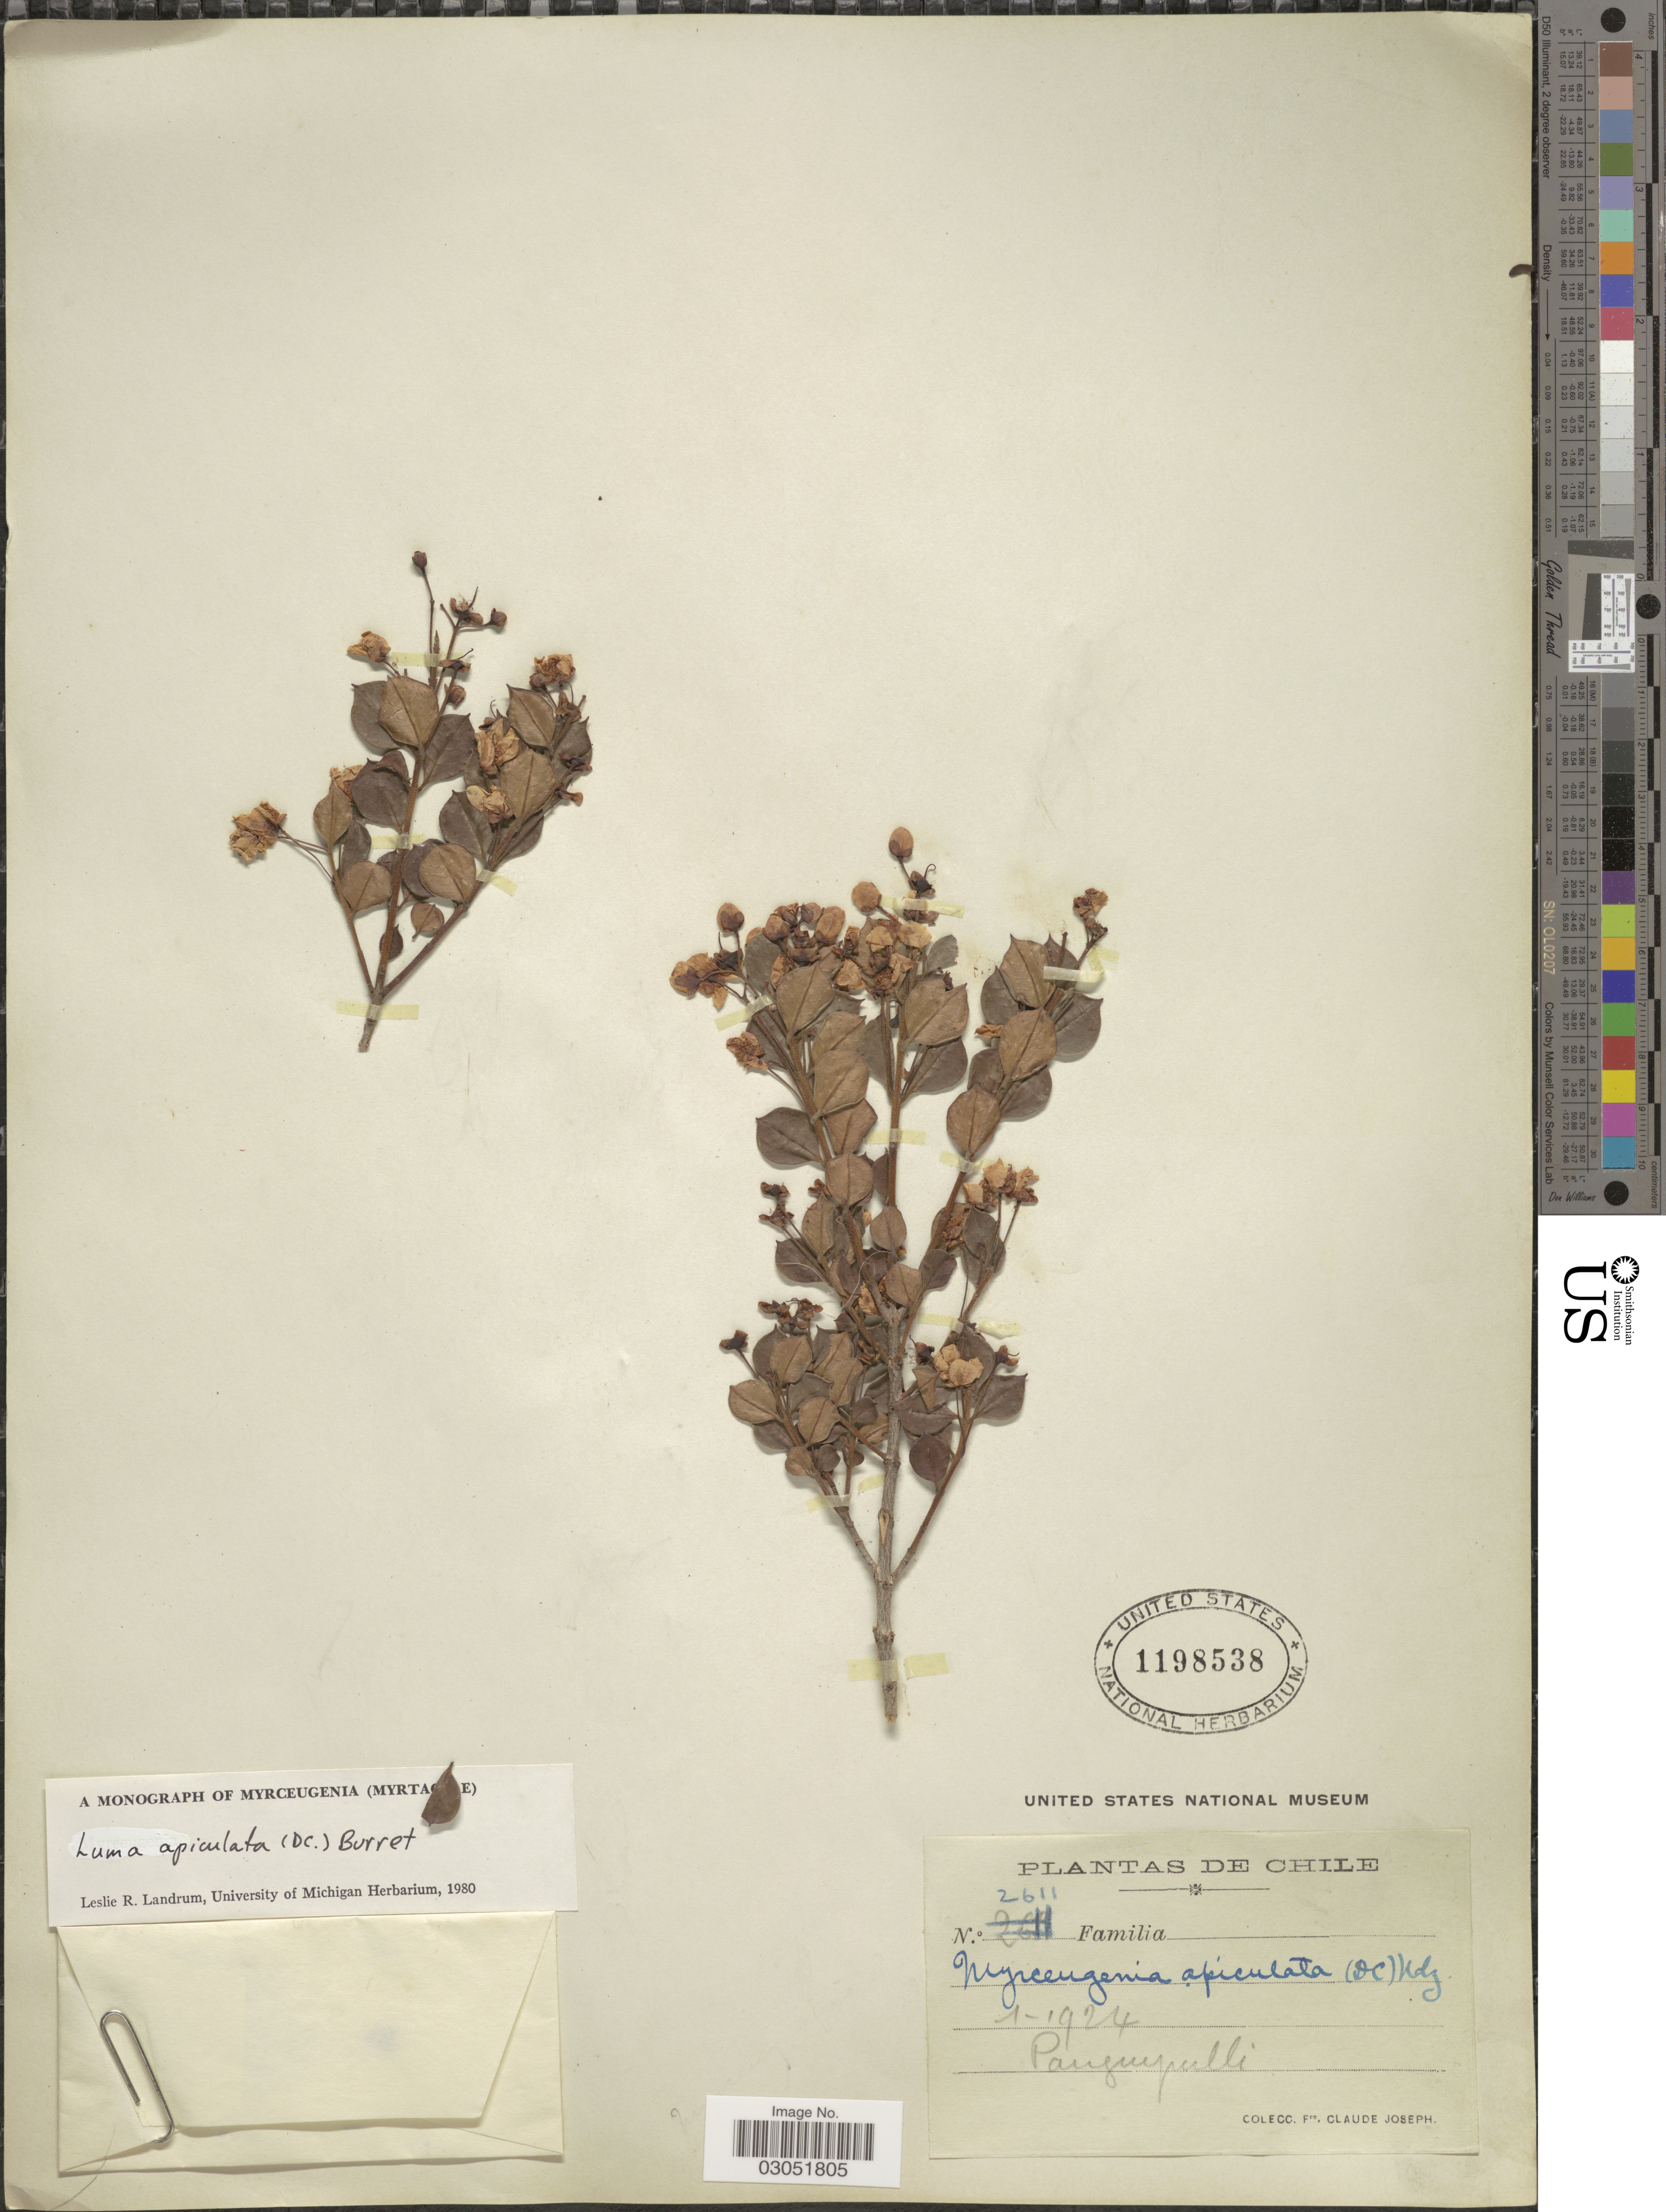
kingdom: Plantae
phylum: Tracheophyta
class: Magnoliopsida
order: Myrtales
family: Myrtaceae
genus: Luma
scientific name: Luma apiculata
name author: (DC.) Burret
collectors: Bro. Claude-Joseph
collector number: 2611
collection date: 1924-01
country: Chile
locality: Panguipulli.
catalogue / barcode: US 1198538